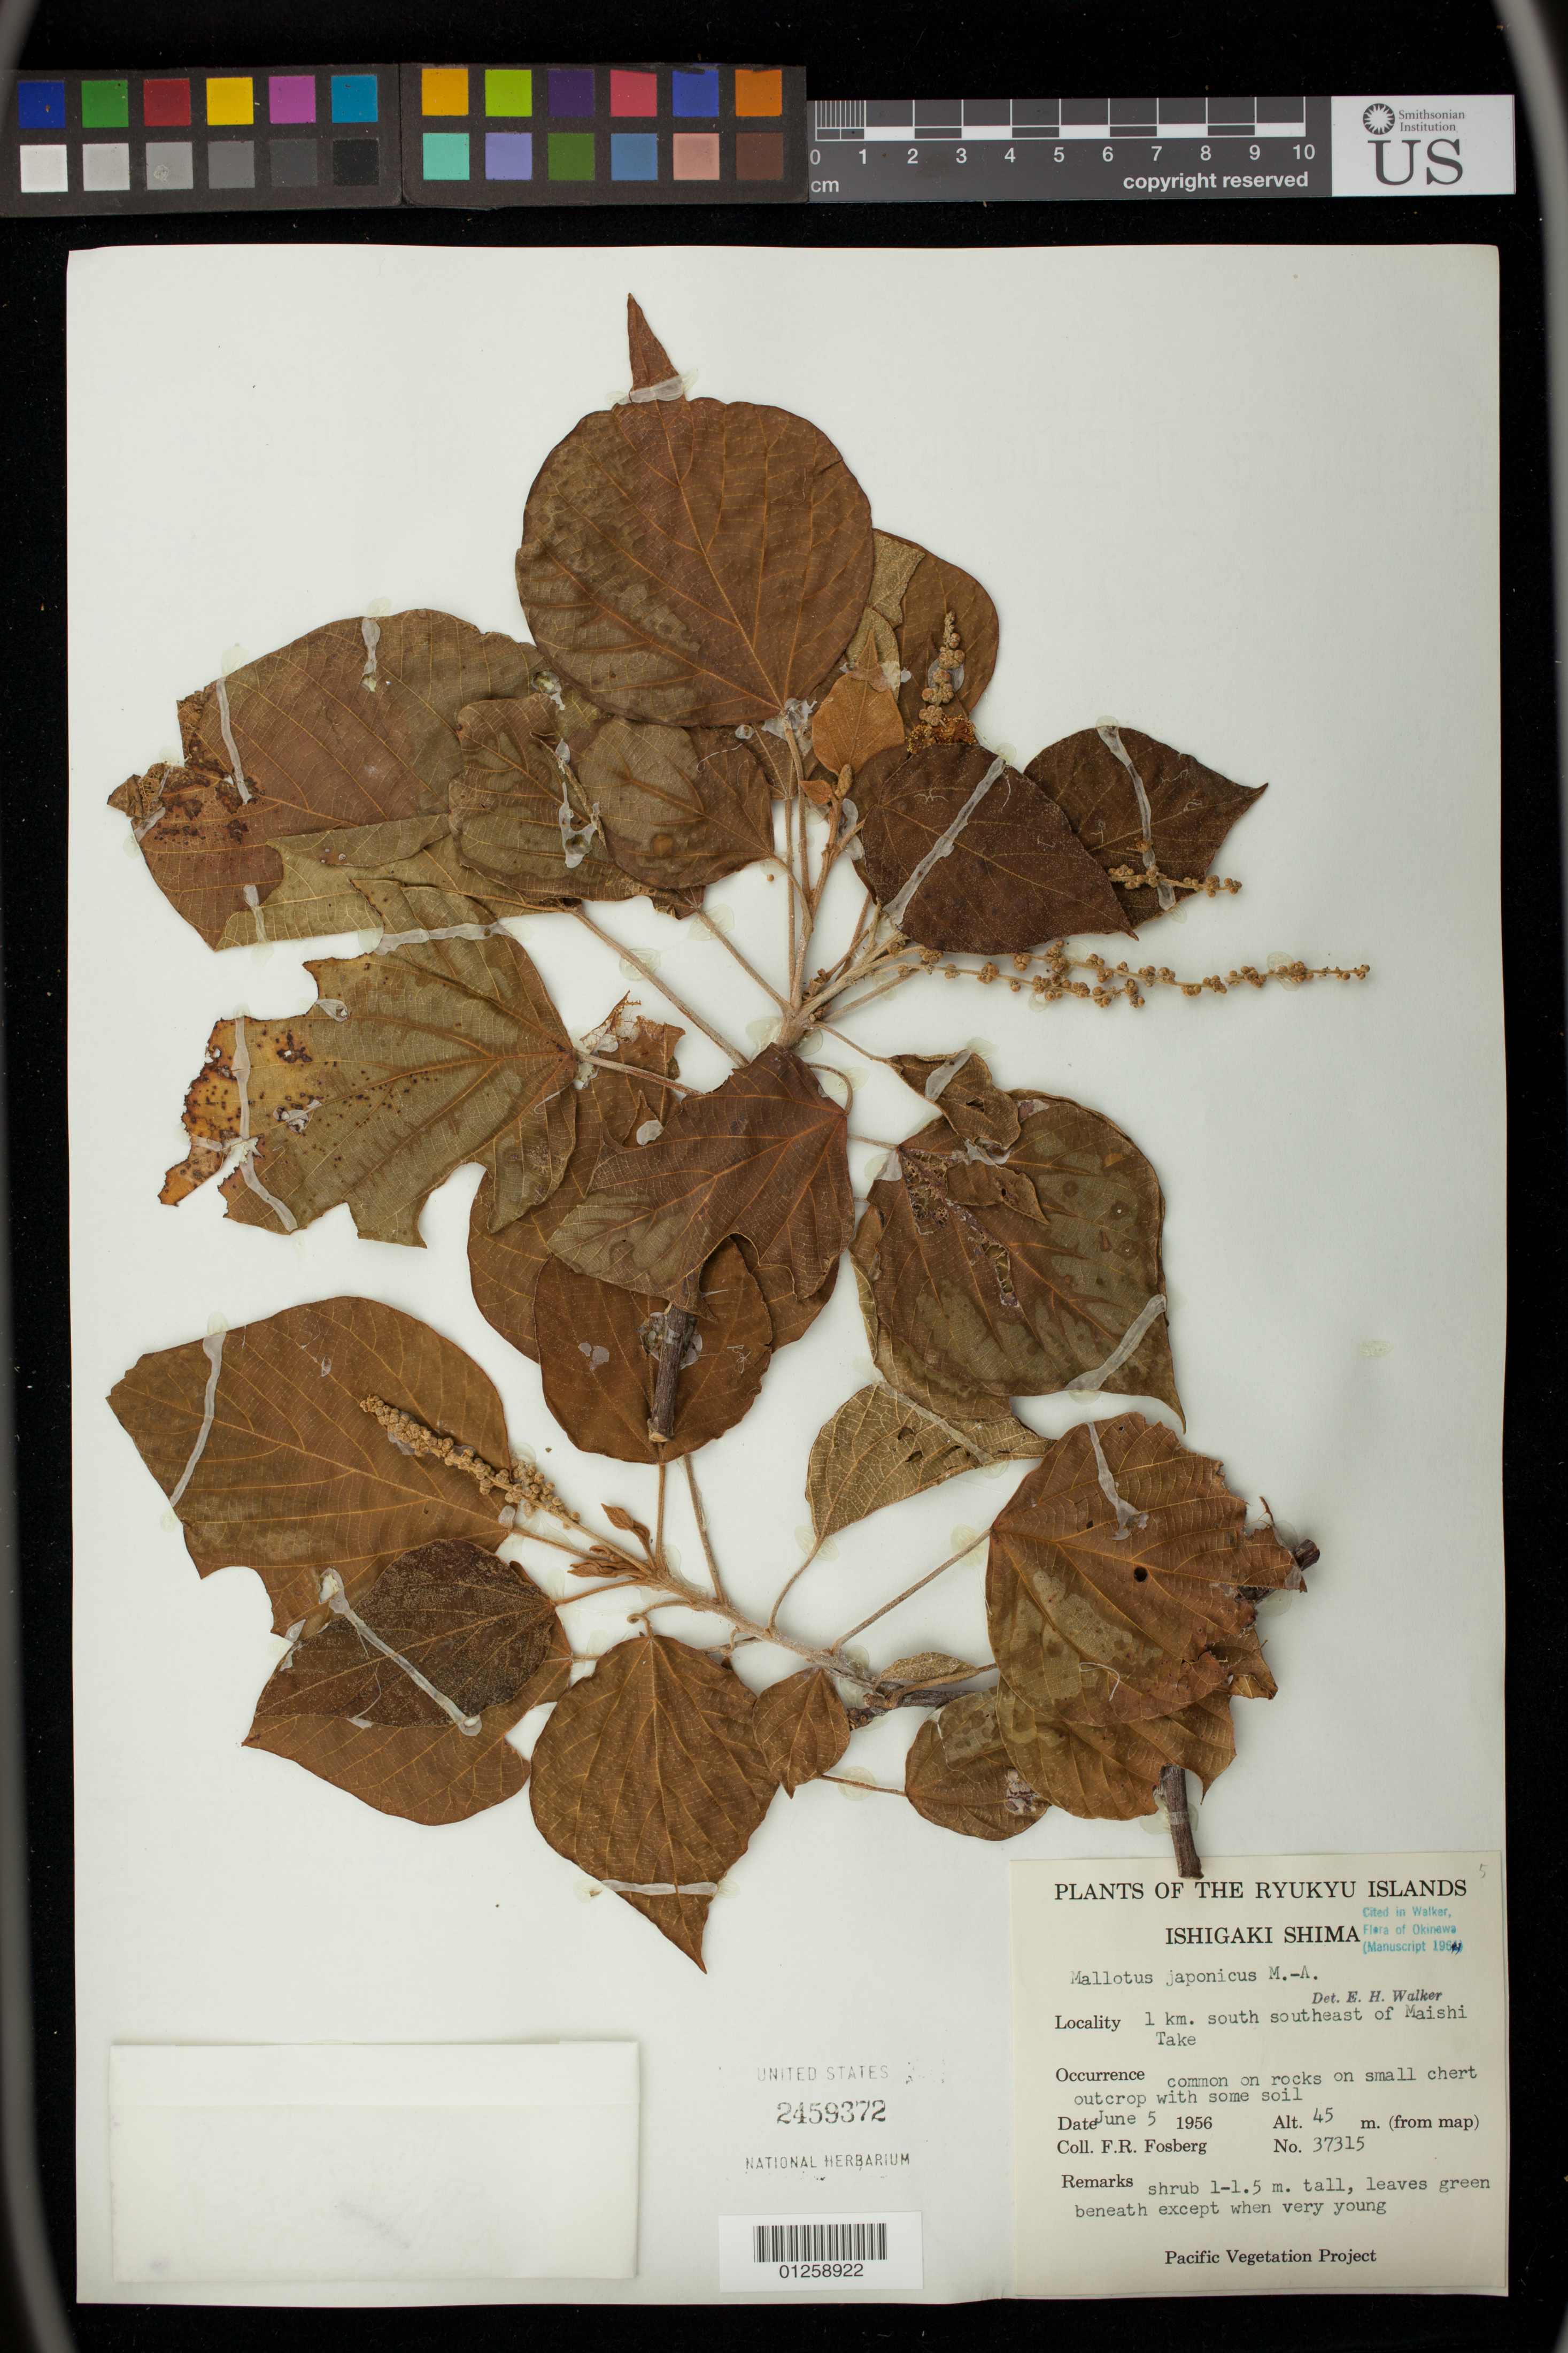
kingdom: Plantae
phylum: Tracheophyta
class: Magnoliopsida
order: Malpighiales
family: Euphorbiaceae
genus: Mallotus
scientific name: Mallotus japonicus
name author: (Spreng.) Müll. Arg.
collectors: F. R. Fosberg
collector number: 37315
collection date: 1956-06-05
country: Japan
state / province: Okinawa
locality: Ishigaki Shima, 1 km. south southeast of Maishi Take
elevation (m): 45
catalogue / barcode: US 2459372